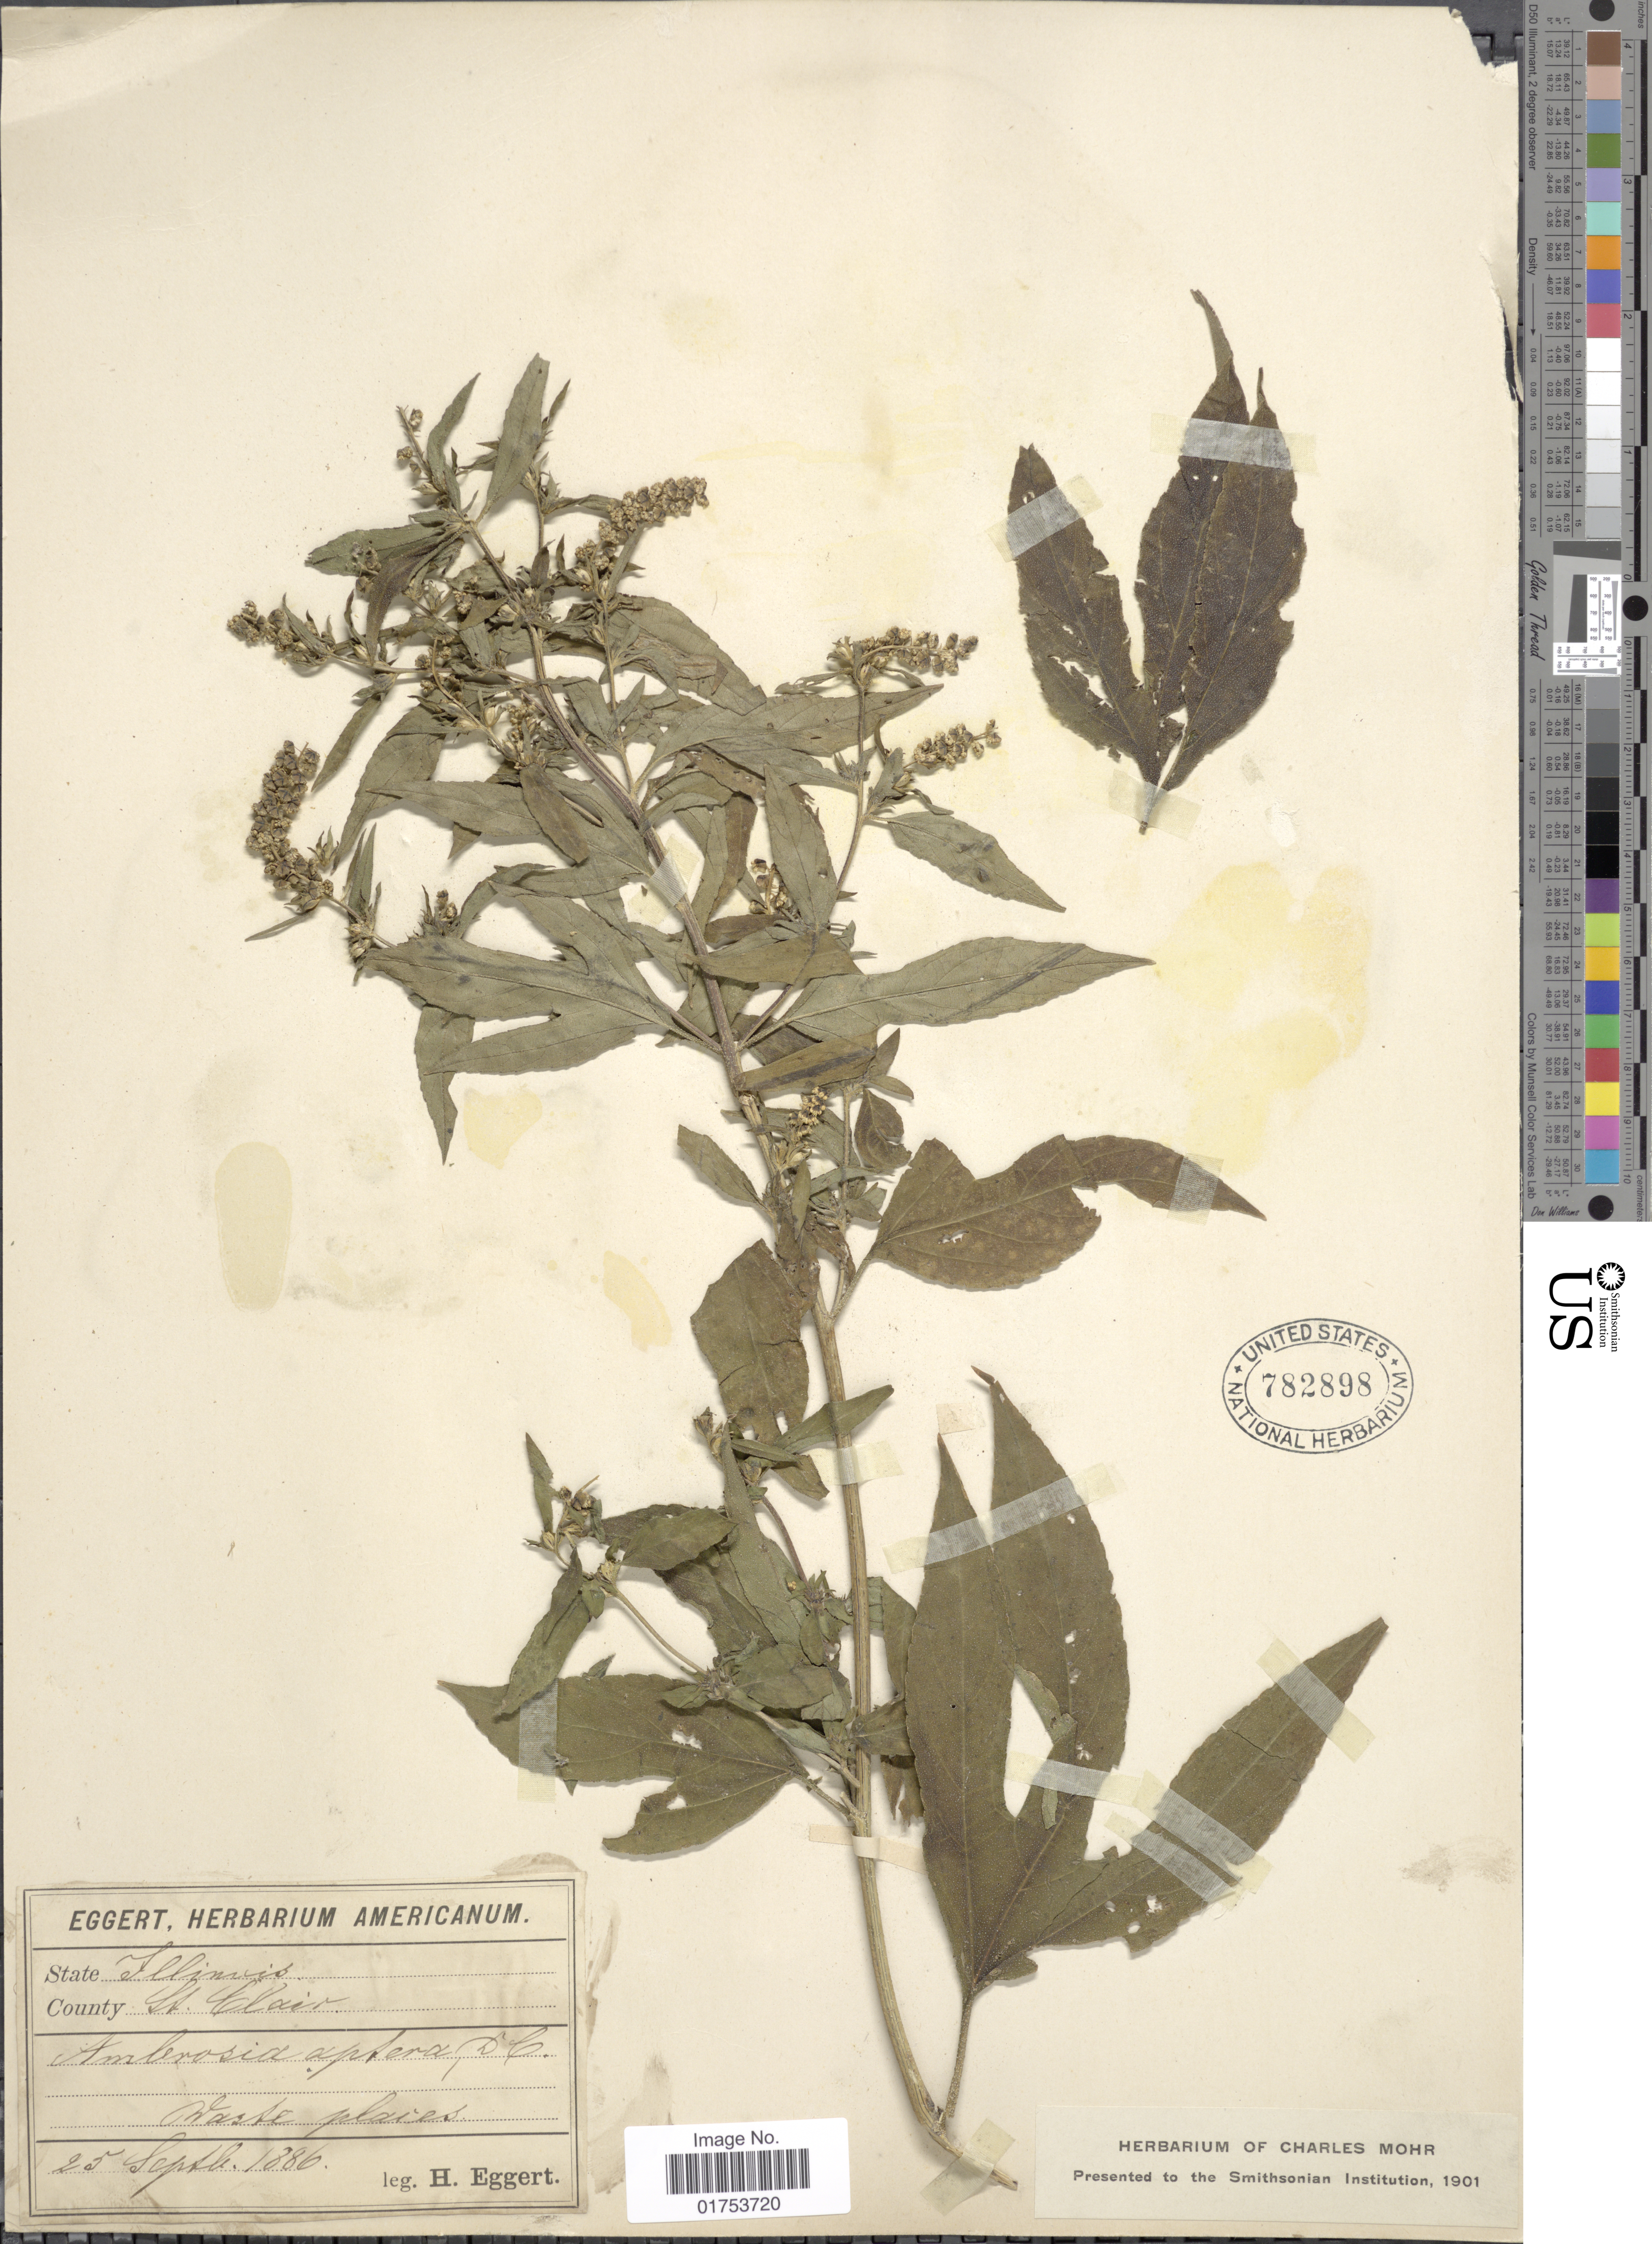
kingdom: Plantae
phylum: Tracheophyta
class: Magnoliopsida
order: Asterales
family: Asteraceae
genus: Ambrosia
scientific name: Ambrosia trifida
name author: L.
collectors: H. Eggert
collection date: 1886-09-25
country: United States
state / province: Illinois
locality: St. Clair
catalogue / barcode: US 782898